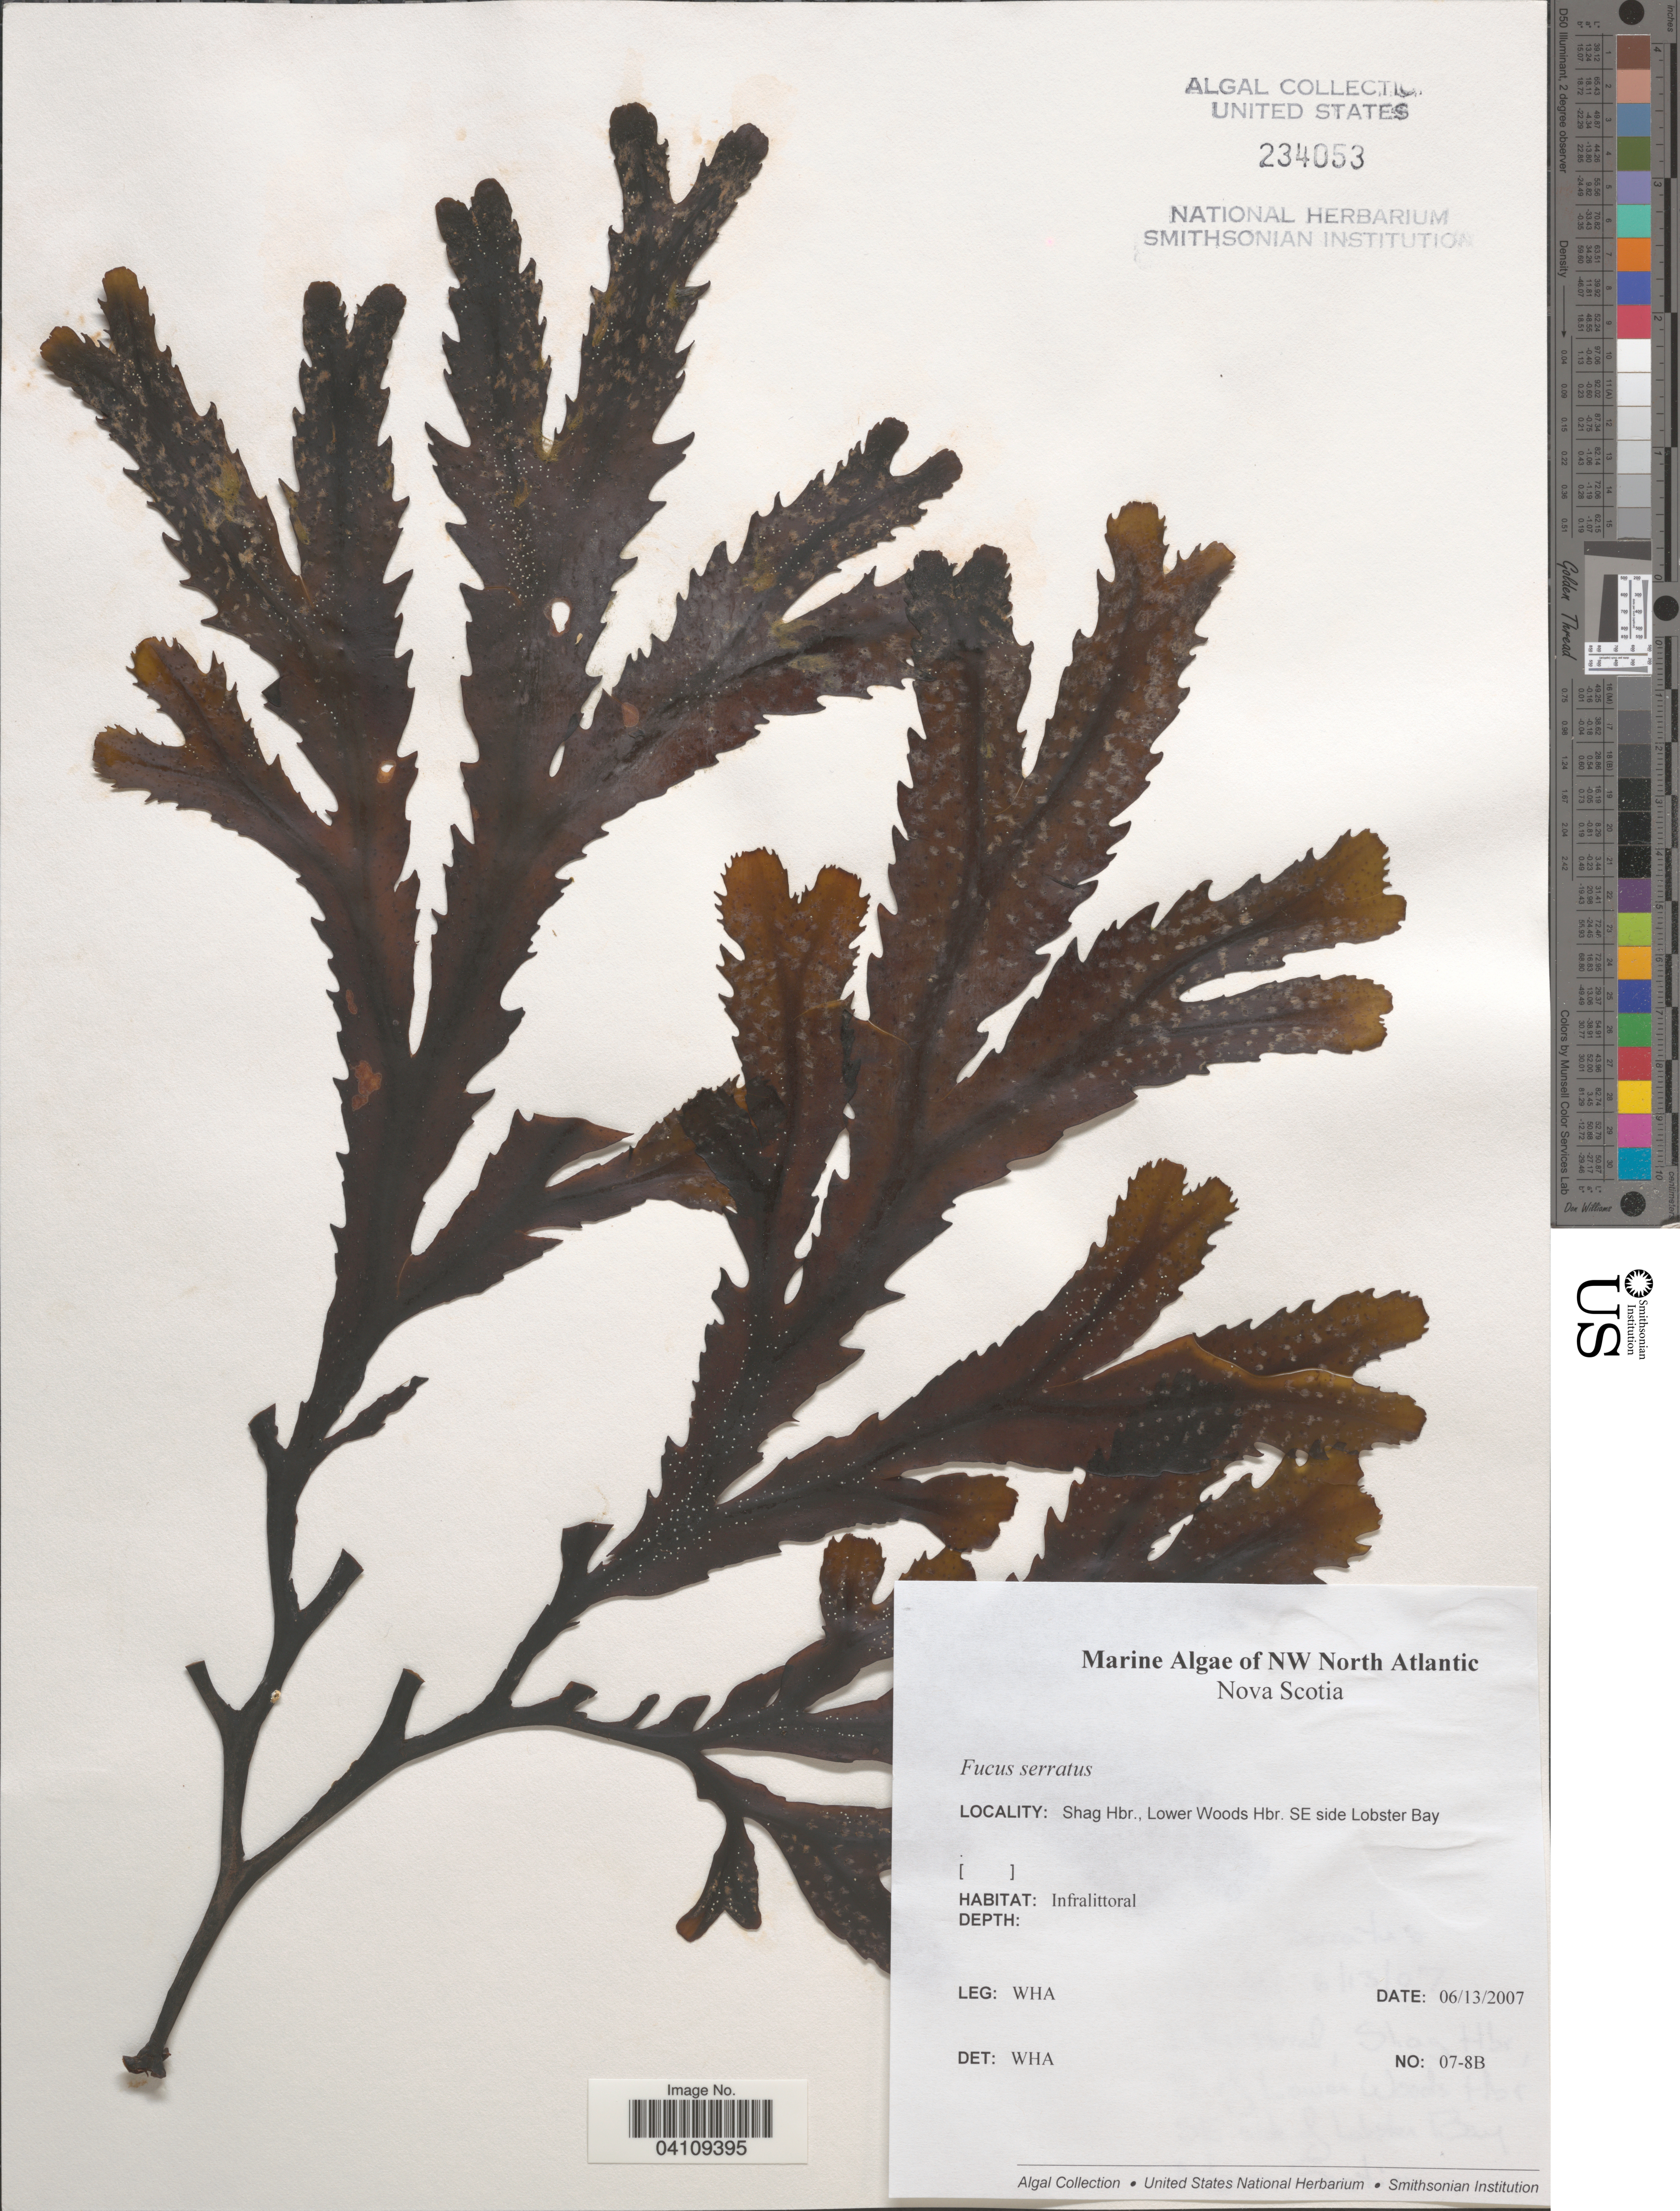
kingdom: Chromista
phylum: Ochrophyta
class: Phaeophyceae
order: Fucales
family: Fucaceae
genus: Fucus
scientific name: Fucus serratus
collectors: W. H. Adey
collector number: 07-8B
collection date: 2007-06-13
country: Canada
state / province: Nova Scotia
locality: NW North Atlantic. Shag Hbt., Lower Woods Hbt., SE side Lobster Bay.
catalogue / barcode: US 234053